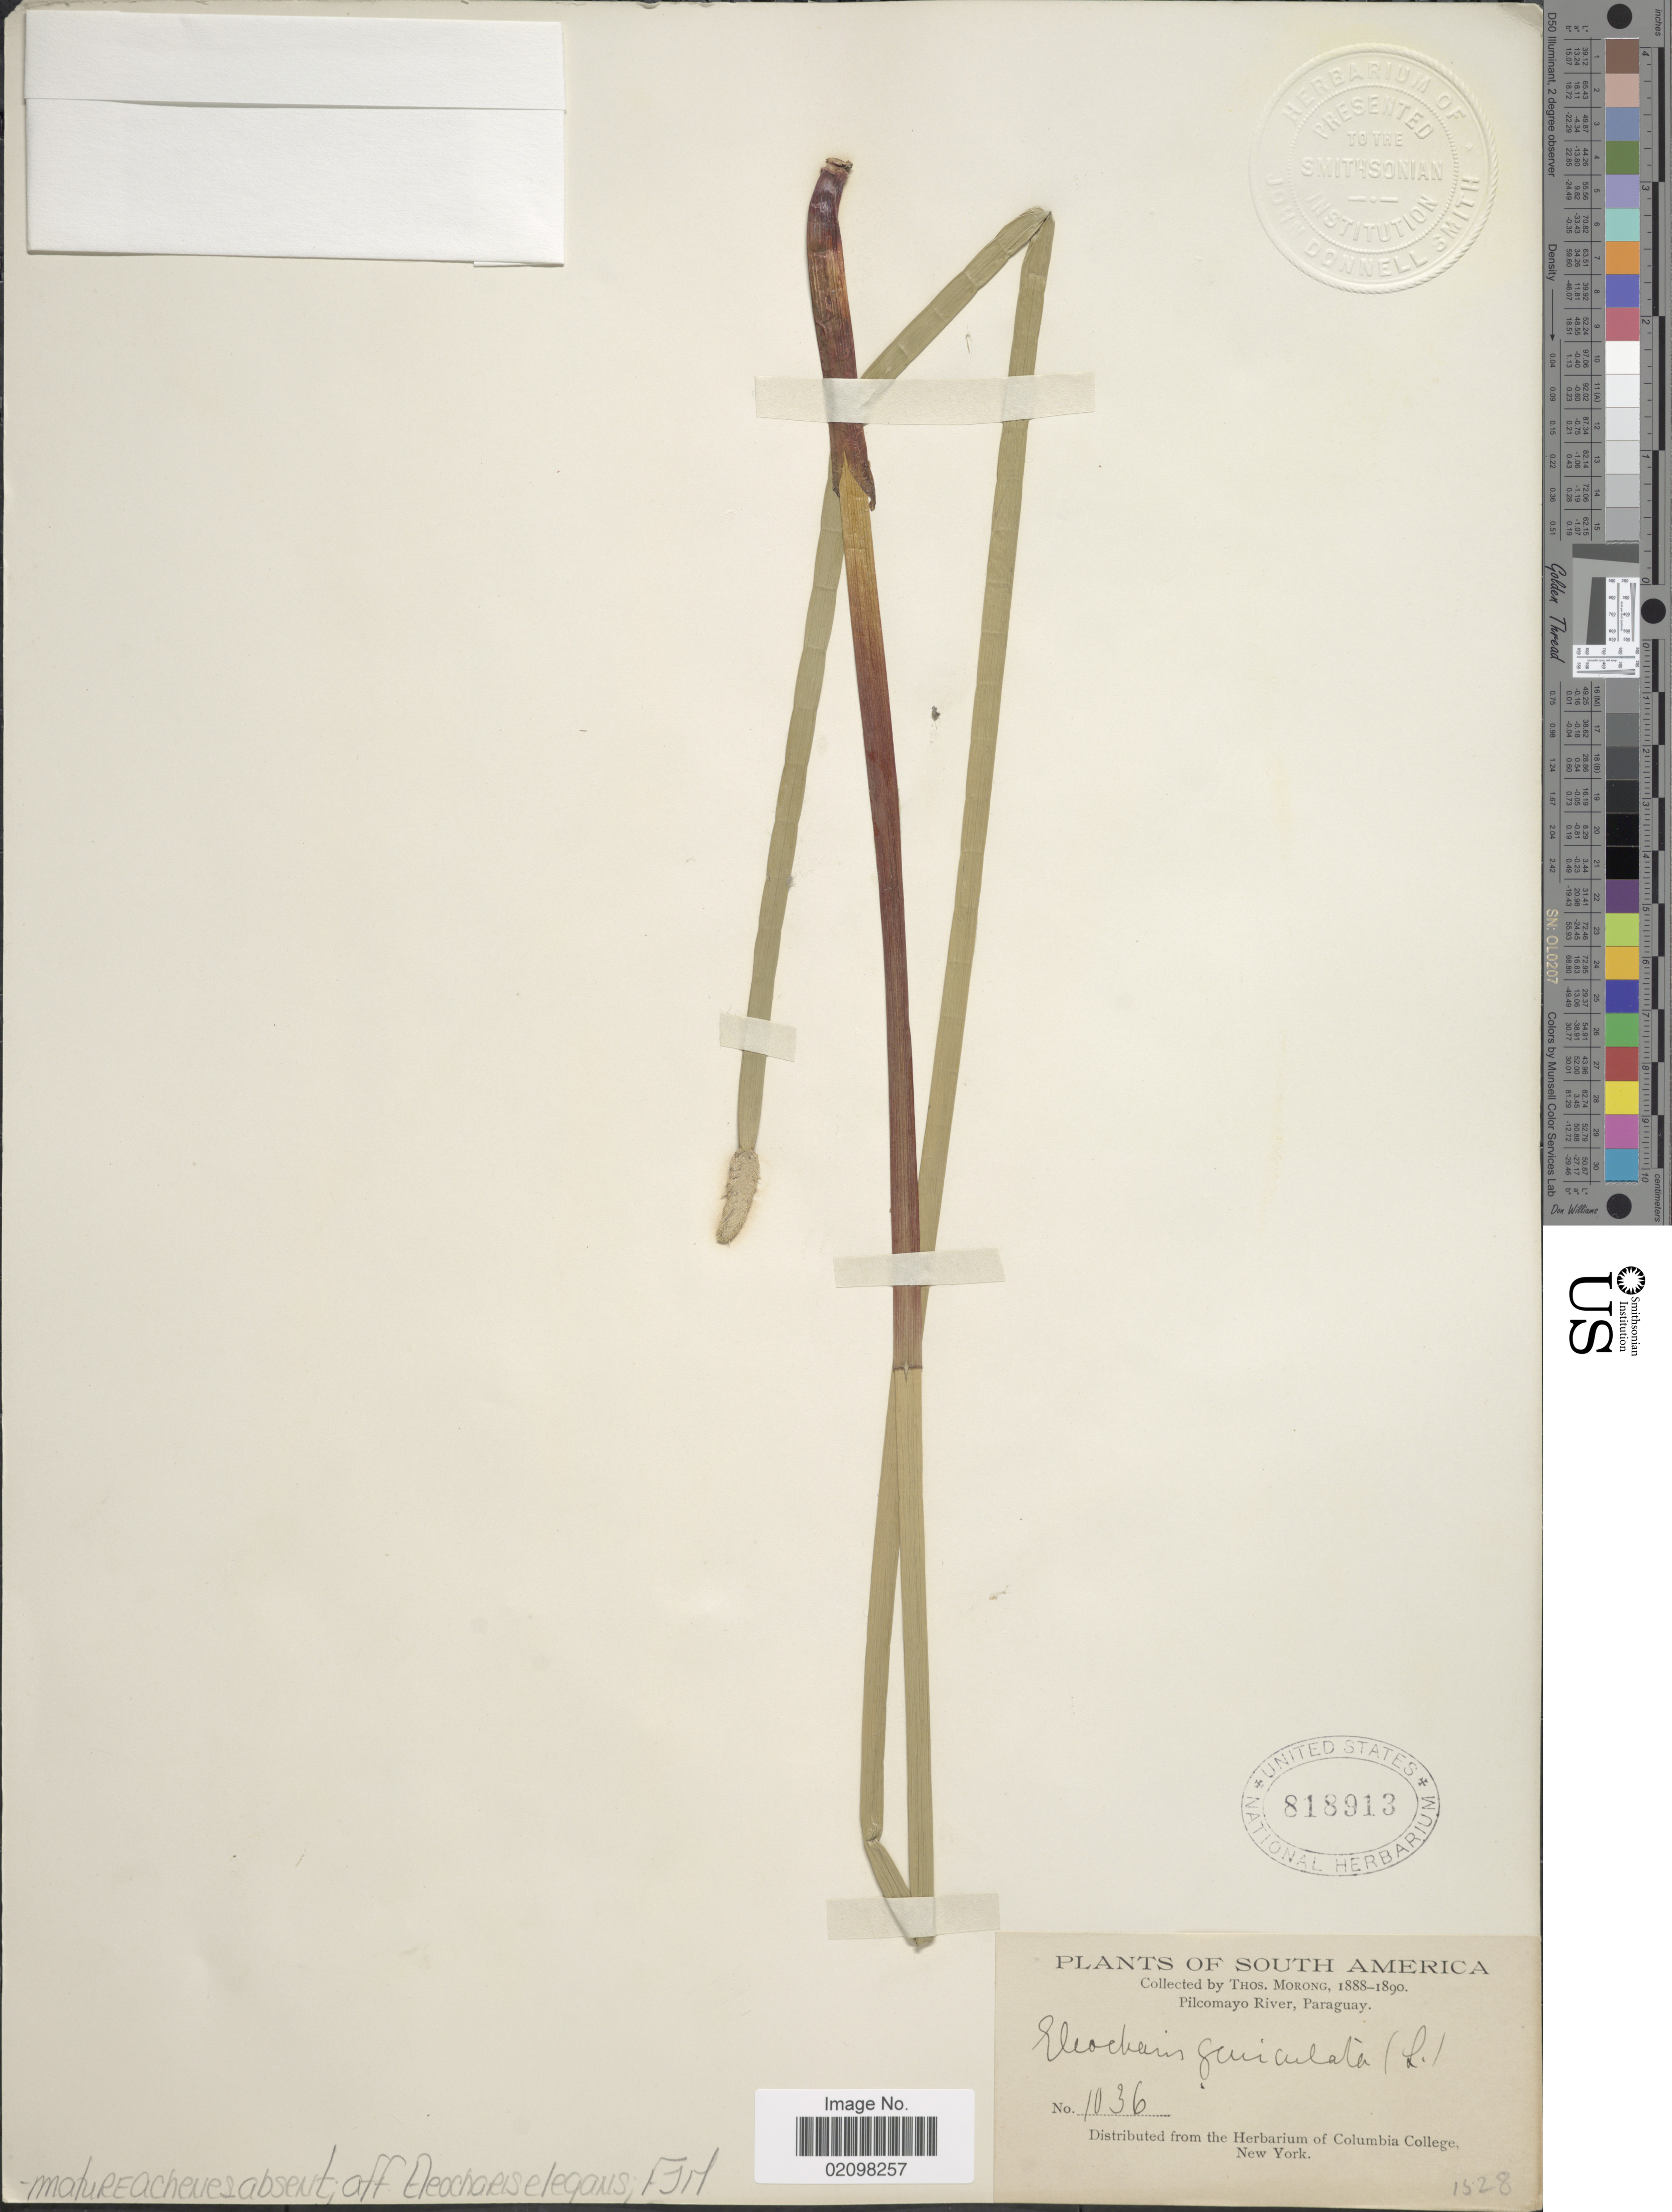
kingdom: Plantae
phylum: Tracheophyta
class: Liliopsida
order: Poales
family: Cyperaceae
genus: Eleocharis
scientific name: Eleocharis elegans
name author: (Kunth) Roem. & Schult.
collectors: ex herb. T. Morong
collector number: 1036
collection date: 1888/1890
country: Paraguay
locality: Pilcomayo River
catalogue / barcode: US 818913